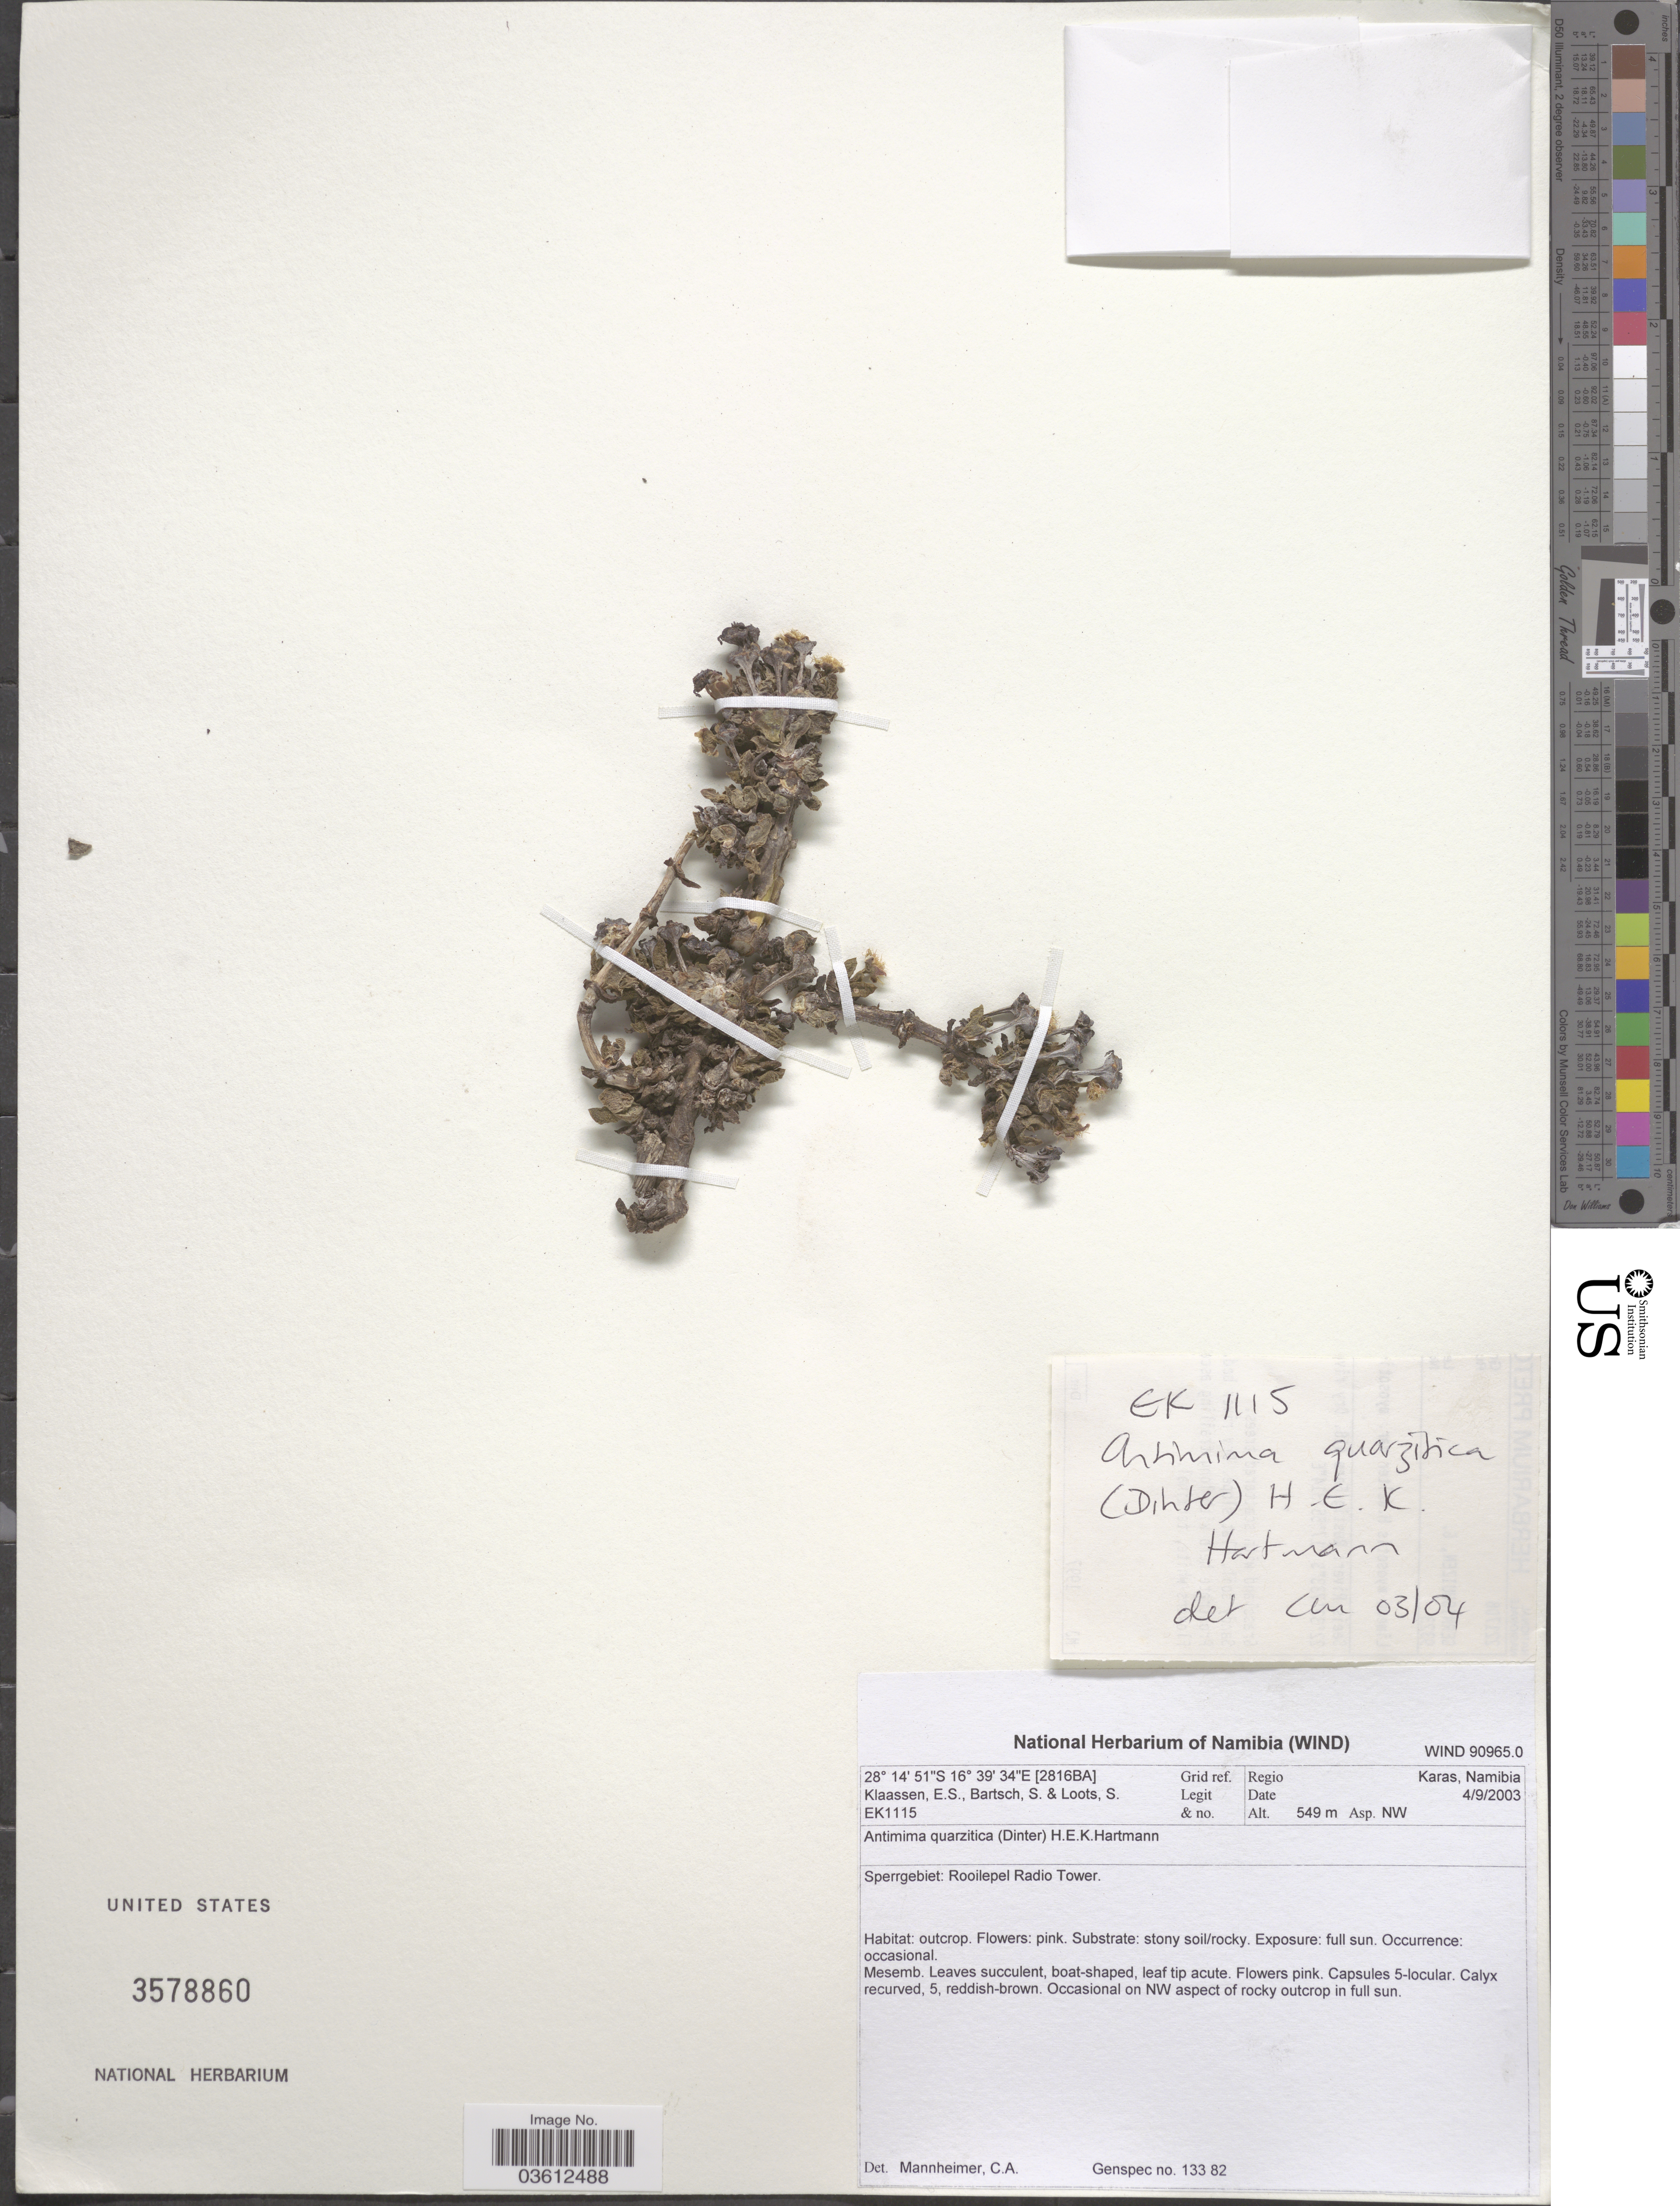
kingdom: Plantae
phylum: Tracheophyta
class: Magnoliopsida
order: Caryophyllales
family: Aizoaceae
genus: Antimima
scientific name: Antimima quarzitica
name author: H.E.K. Hartmann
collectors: E. S. Klaassen, S. Bartsch & S. Loots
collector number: EK1115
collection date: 2003-09-04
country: Namibia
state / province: Karas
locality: Grid ref. [2816BA]. Regio Karas. Sperrgebiet: Rooilepel Radio Tower.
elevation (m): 549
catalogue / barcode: US 3578860